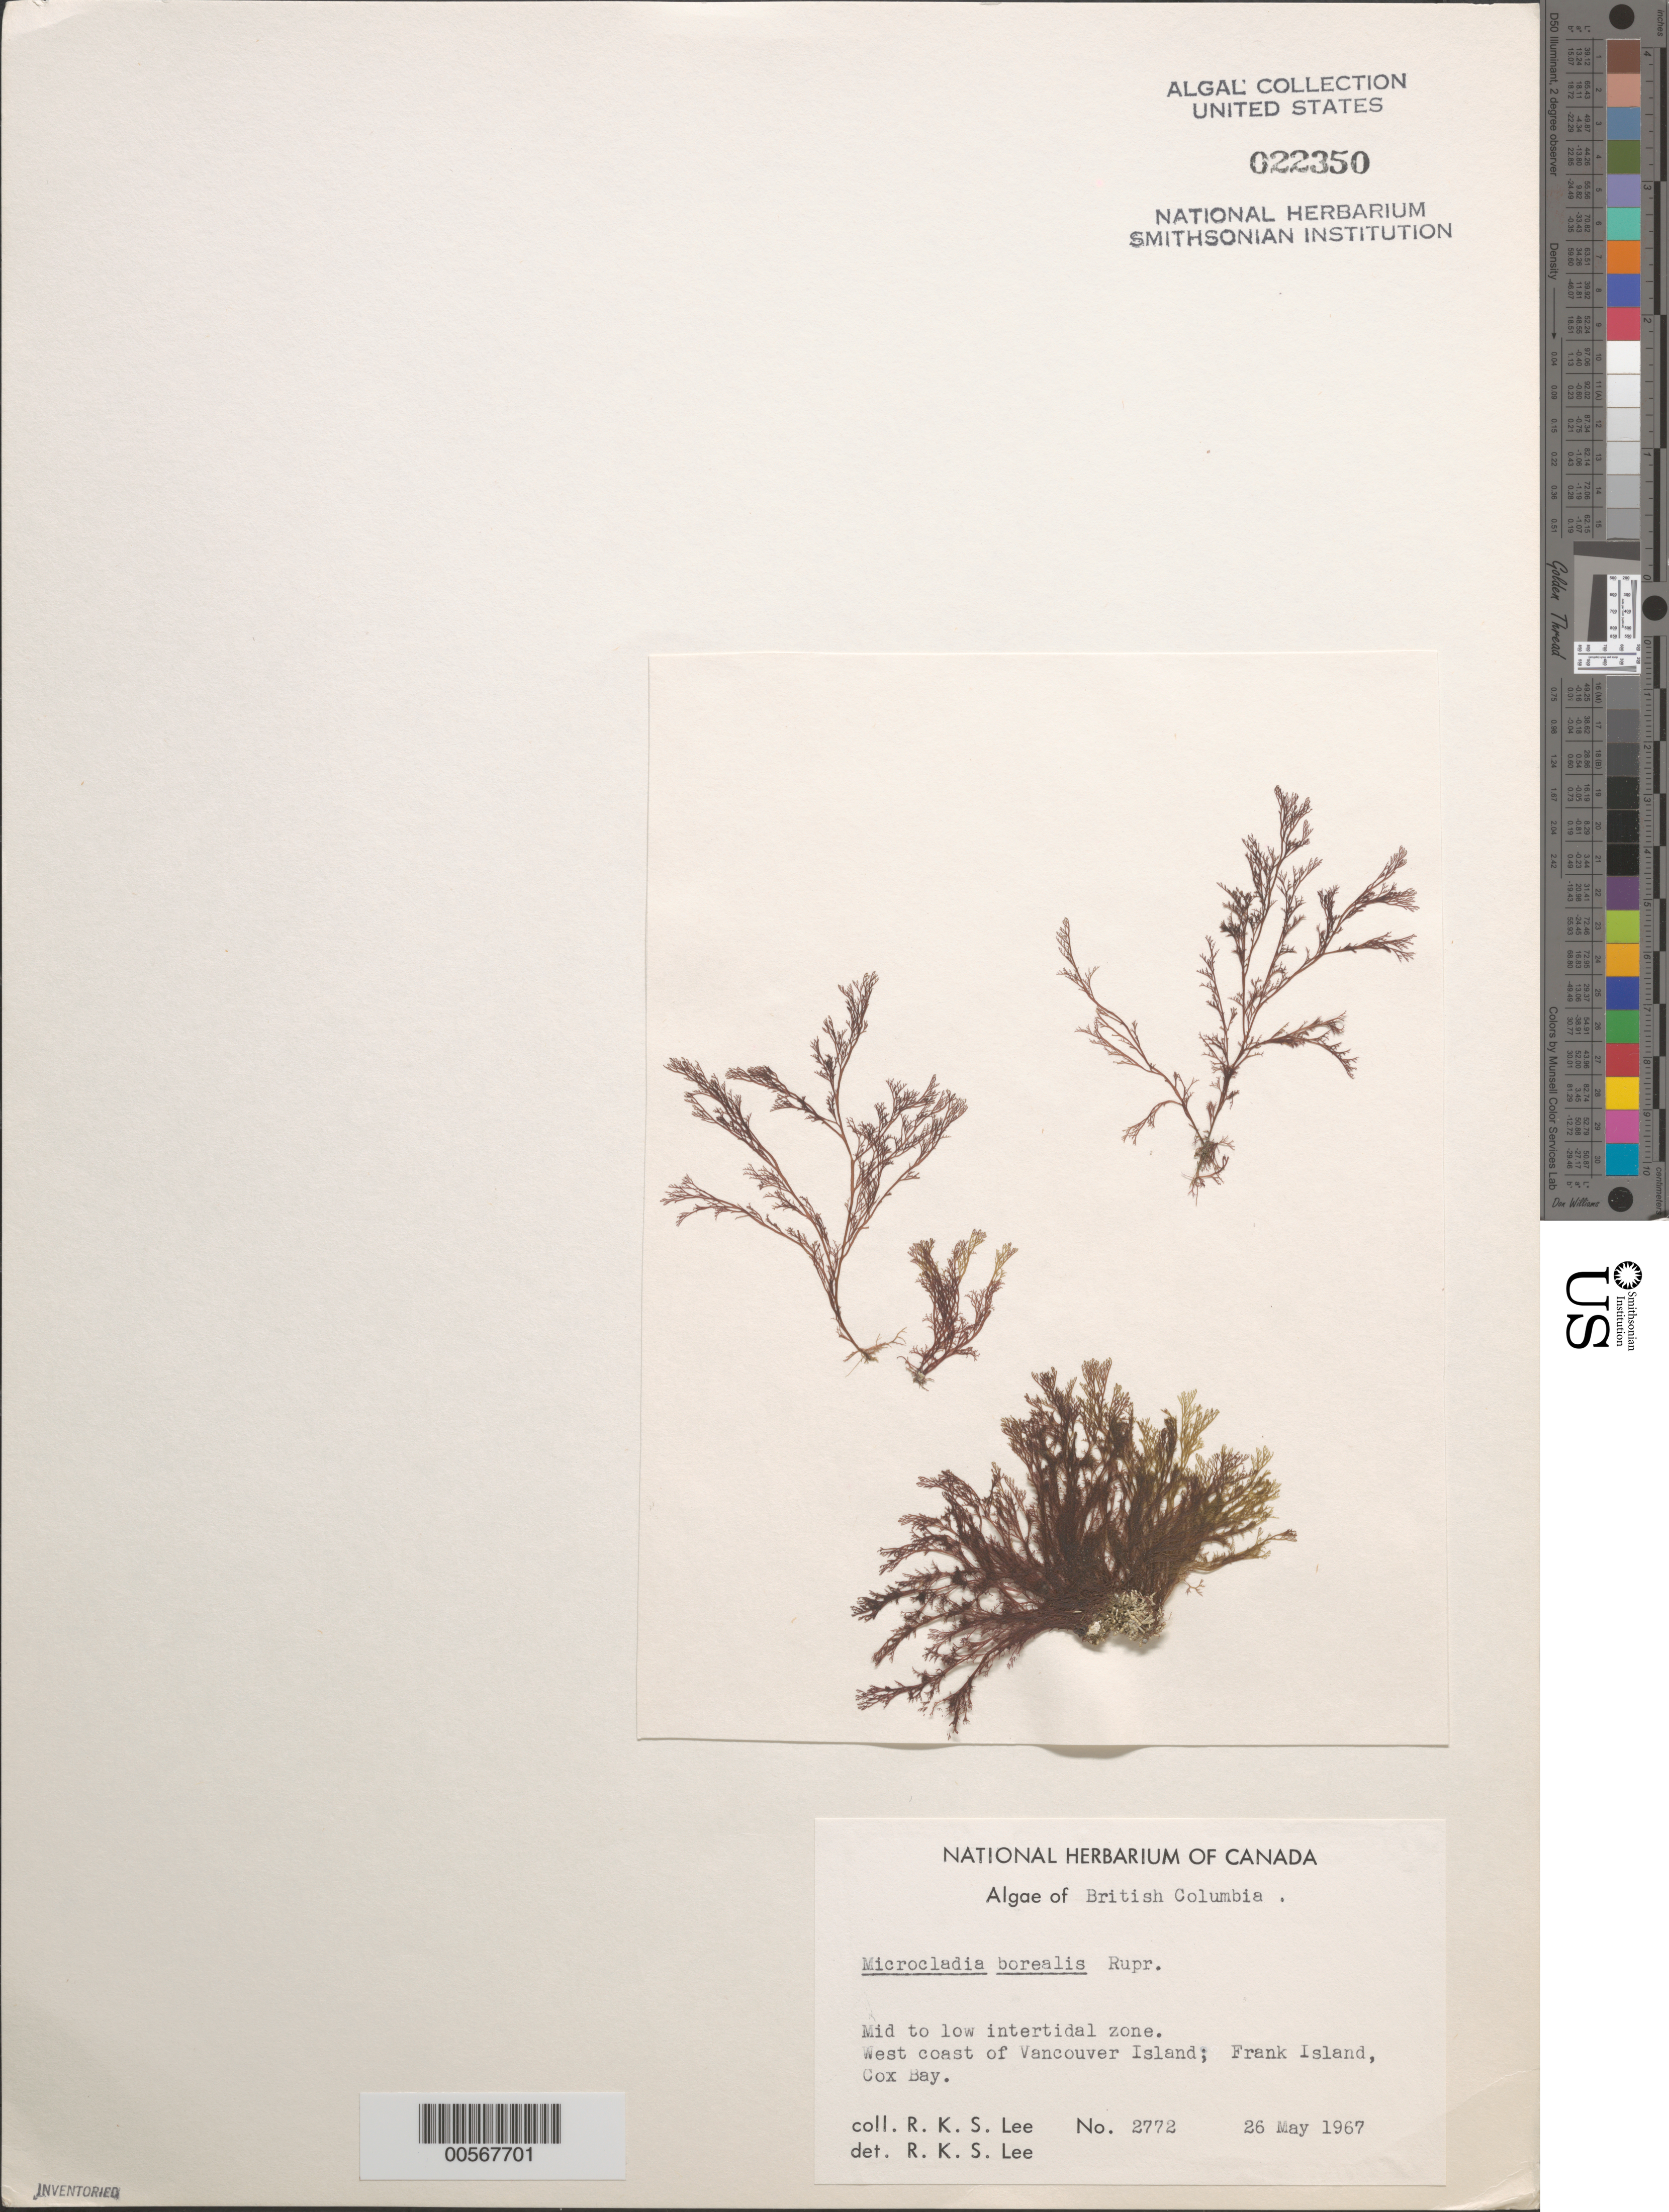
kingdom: Plantae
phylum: Rhodophyta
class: Florideophyceae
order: Ceramiales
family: Ceramiaceae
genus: Microcladia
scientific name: Microcladia borealis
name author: Rupr.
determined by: Lee, R. K. S.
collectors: R. Lee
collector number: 2772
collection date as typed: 26 May 1967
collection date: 1967-05-26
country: Canada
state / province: British Columbia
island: Frank Island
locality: Cox Bay, Vancouver Island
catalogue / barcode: US 22350